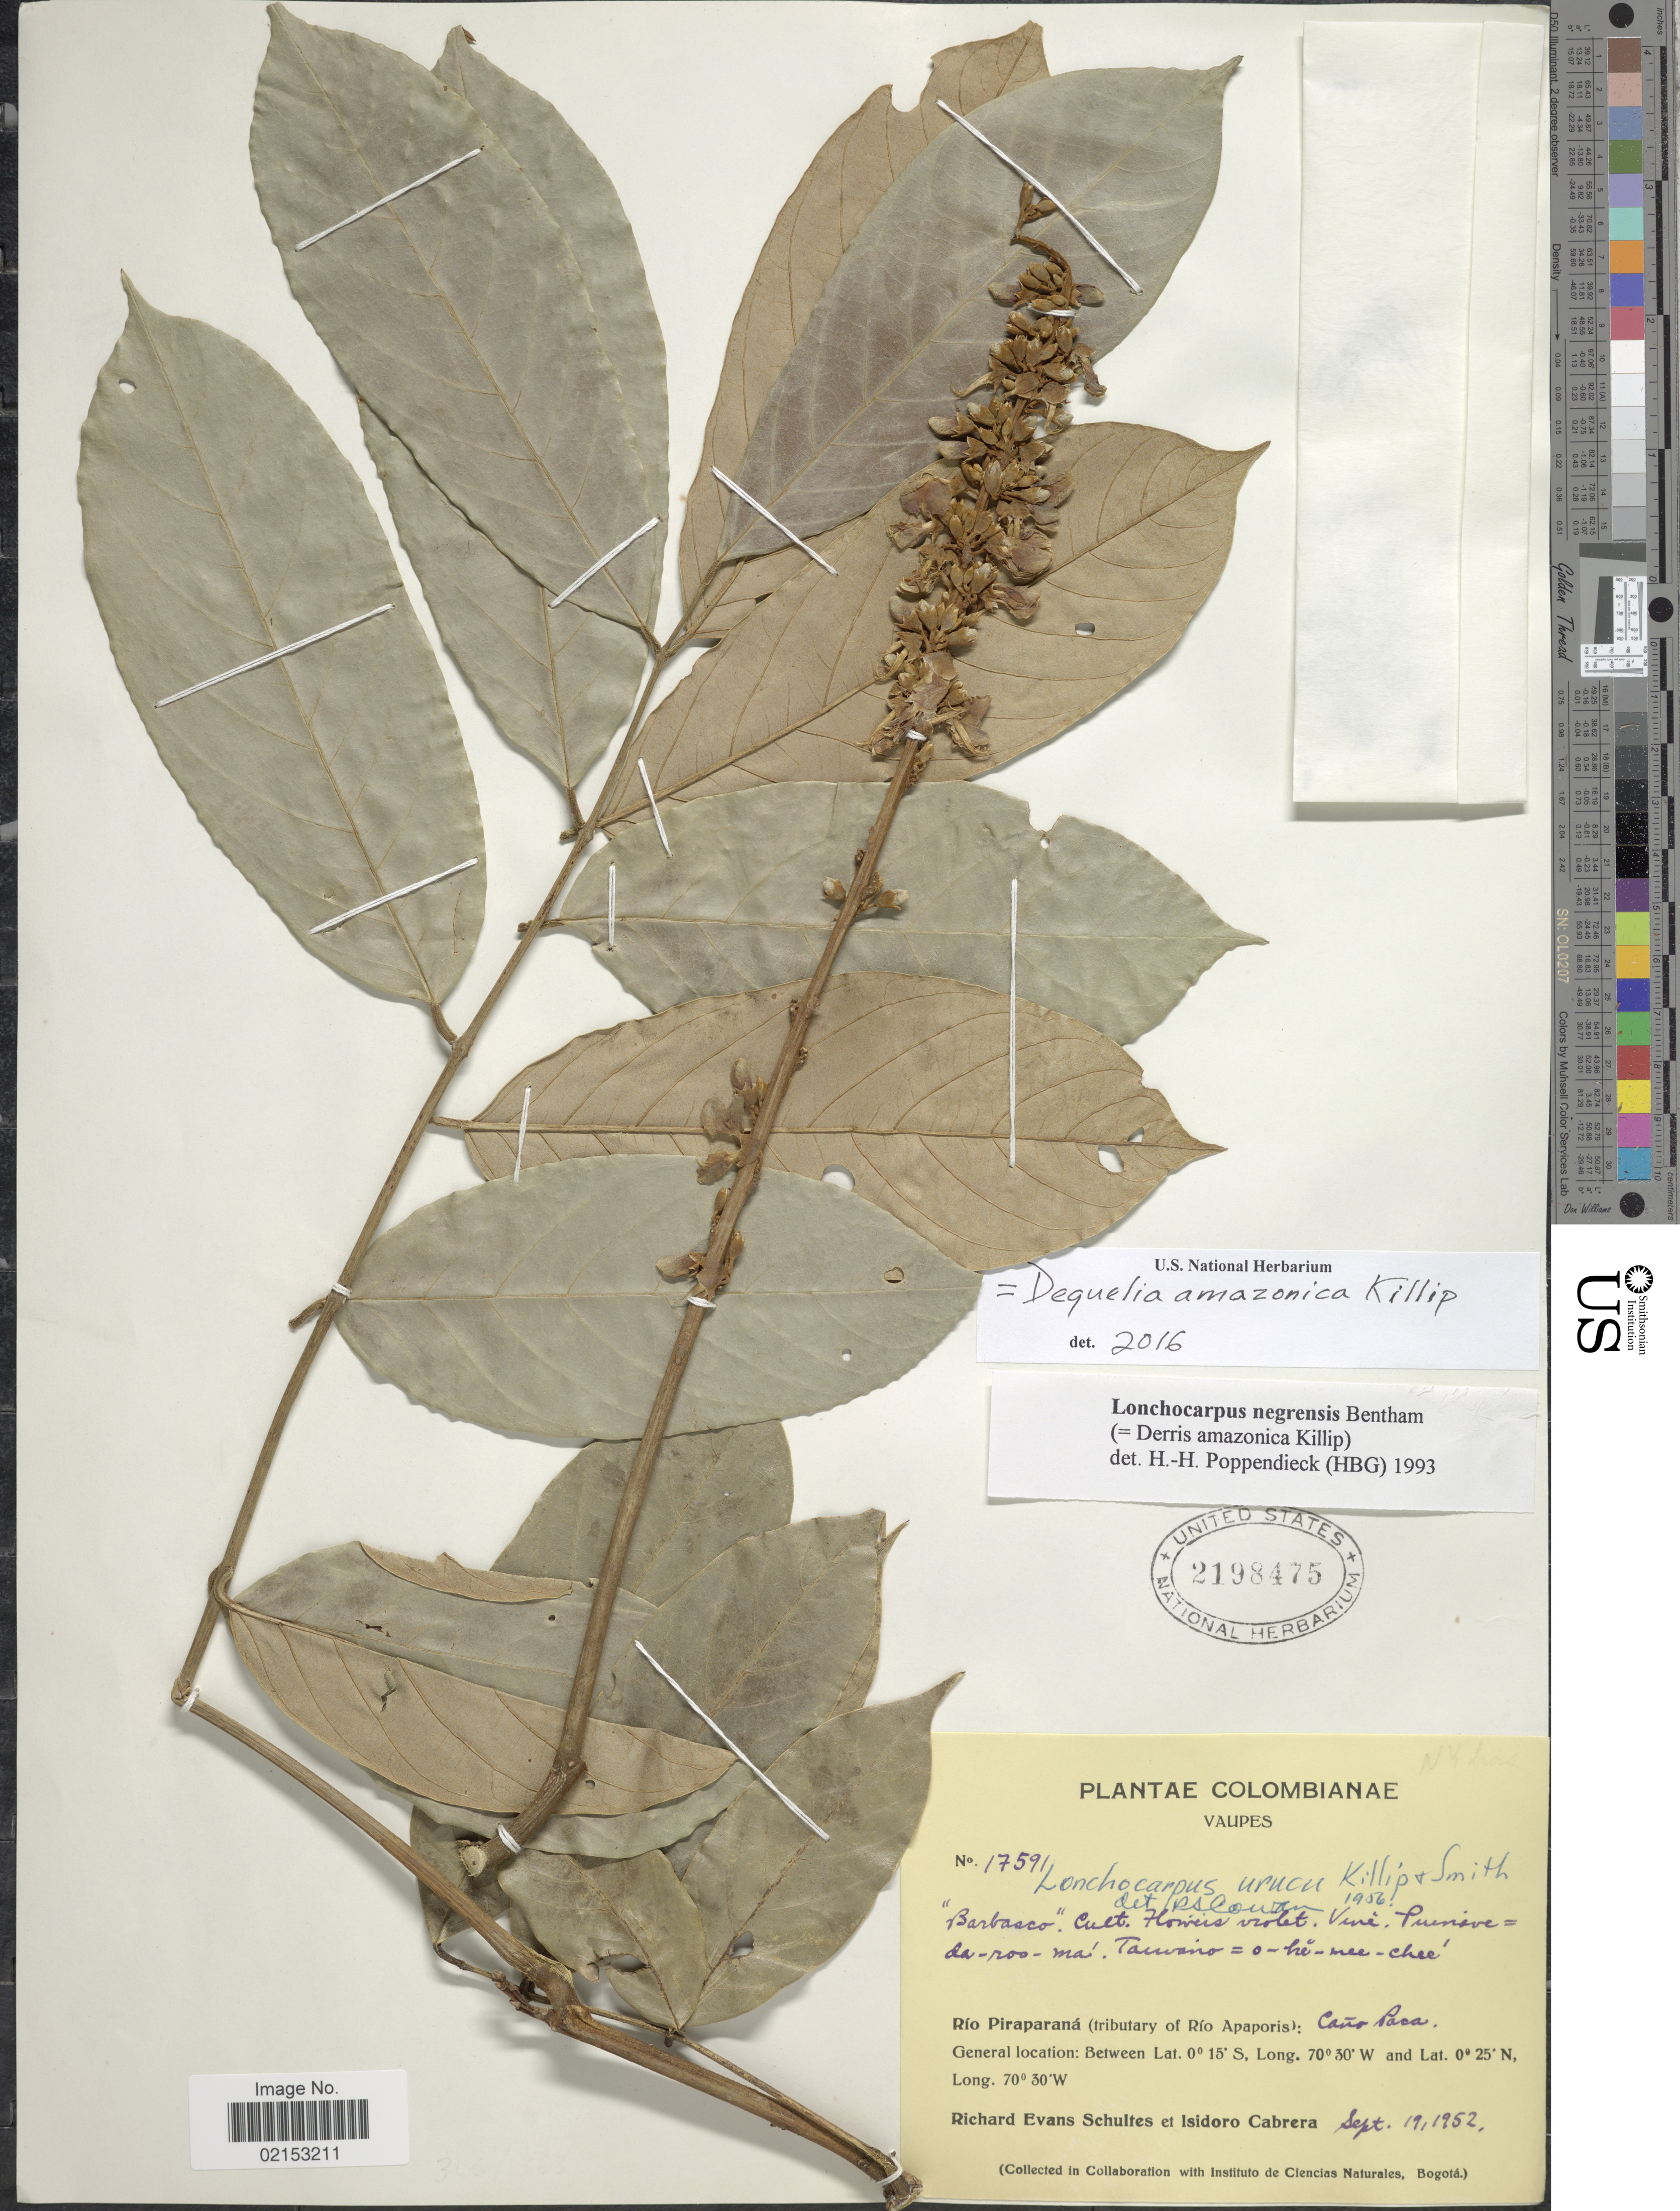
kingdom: Plantae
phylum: Tracheophyta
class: Magnoliopsida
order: Fabales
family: Fabaceae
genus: Deguelia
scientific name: Deguelia amazonica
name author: Killip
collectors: R. E. Schultes & I. Cabrera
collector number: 17591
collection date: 1952-09-19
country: Colombia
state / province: Vaupés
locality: Colombianae, Rio Piraparana (tributary of Rio Apaporis): Cano Poca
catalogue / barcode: US 2198475